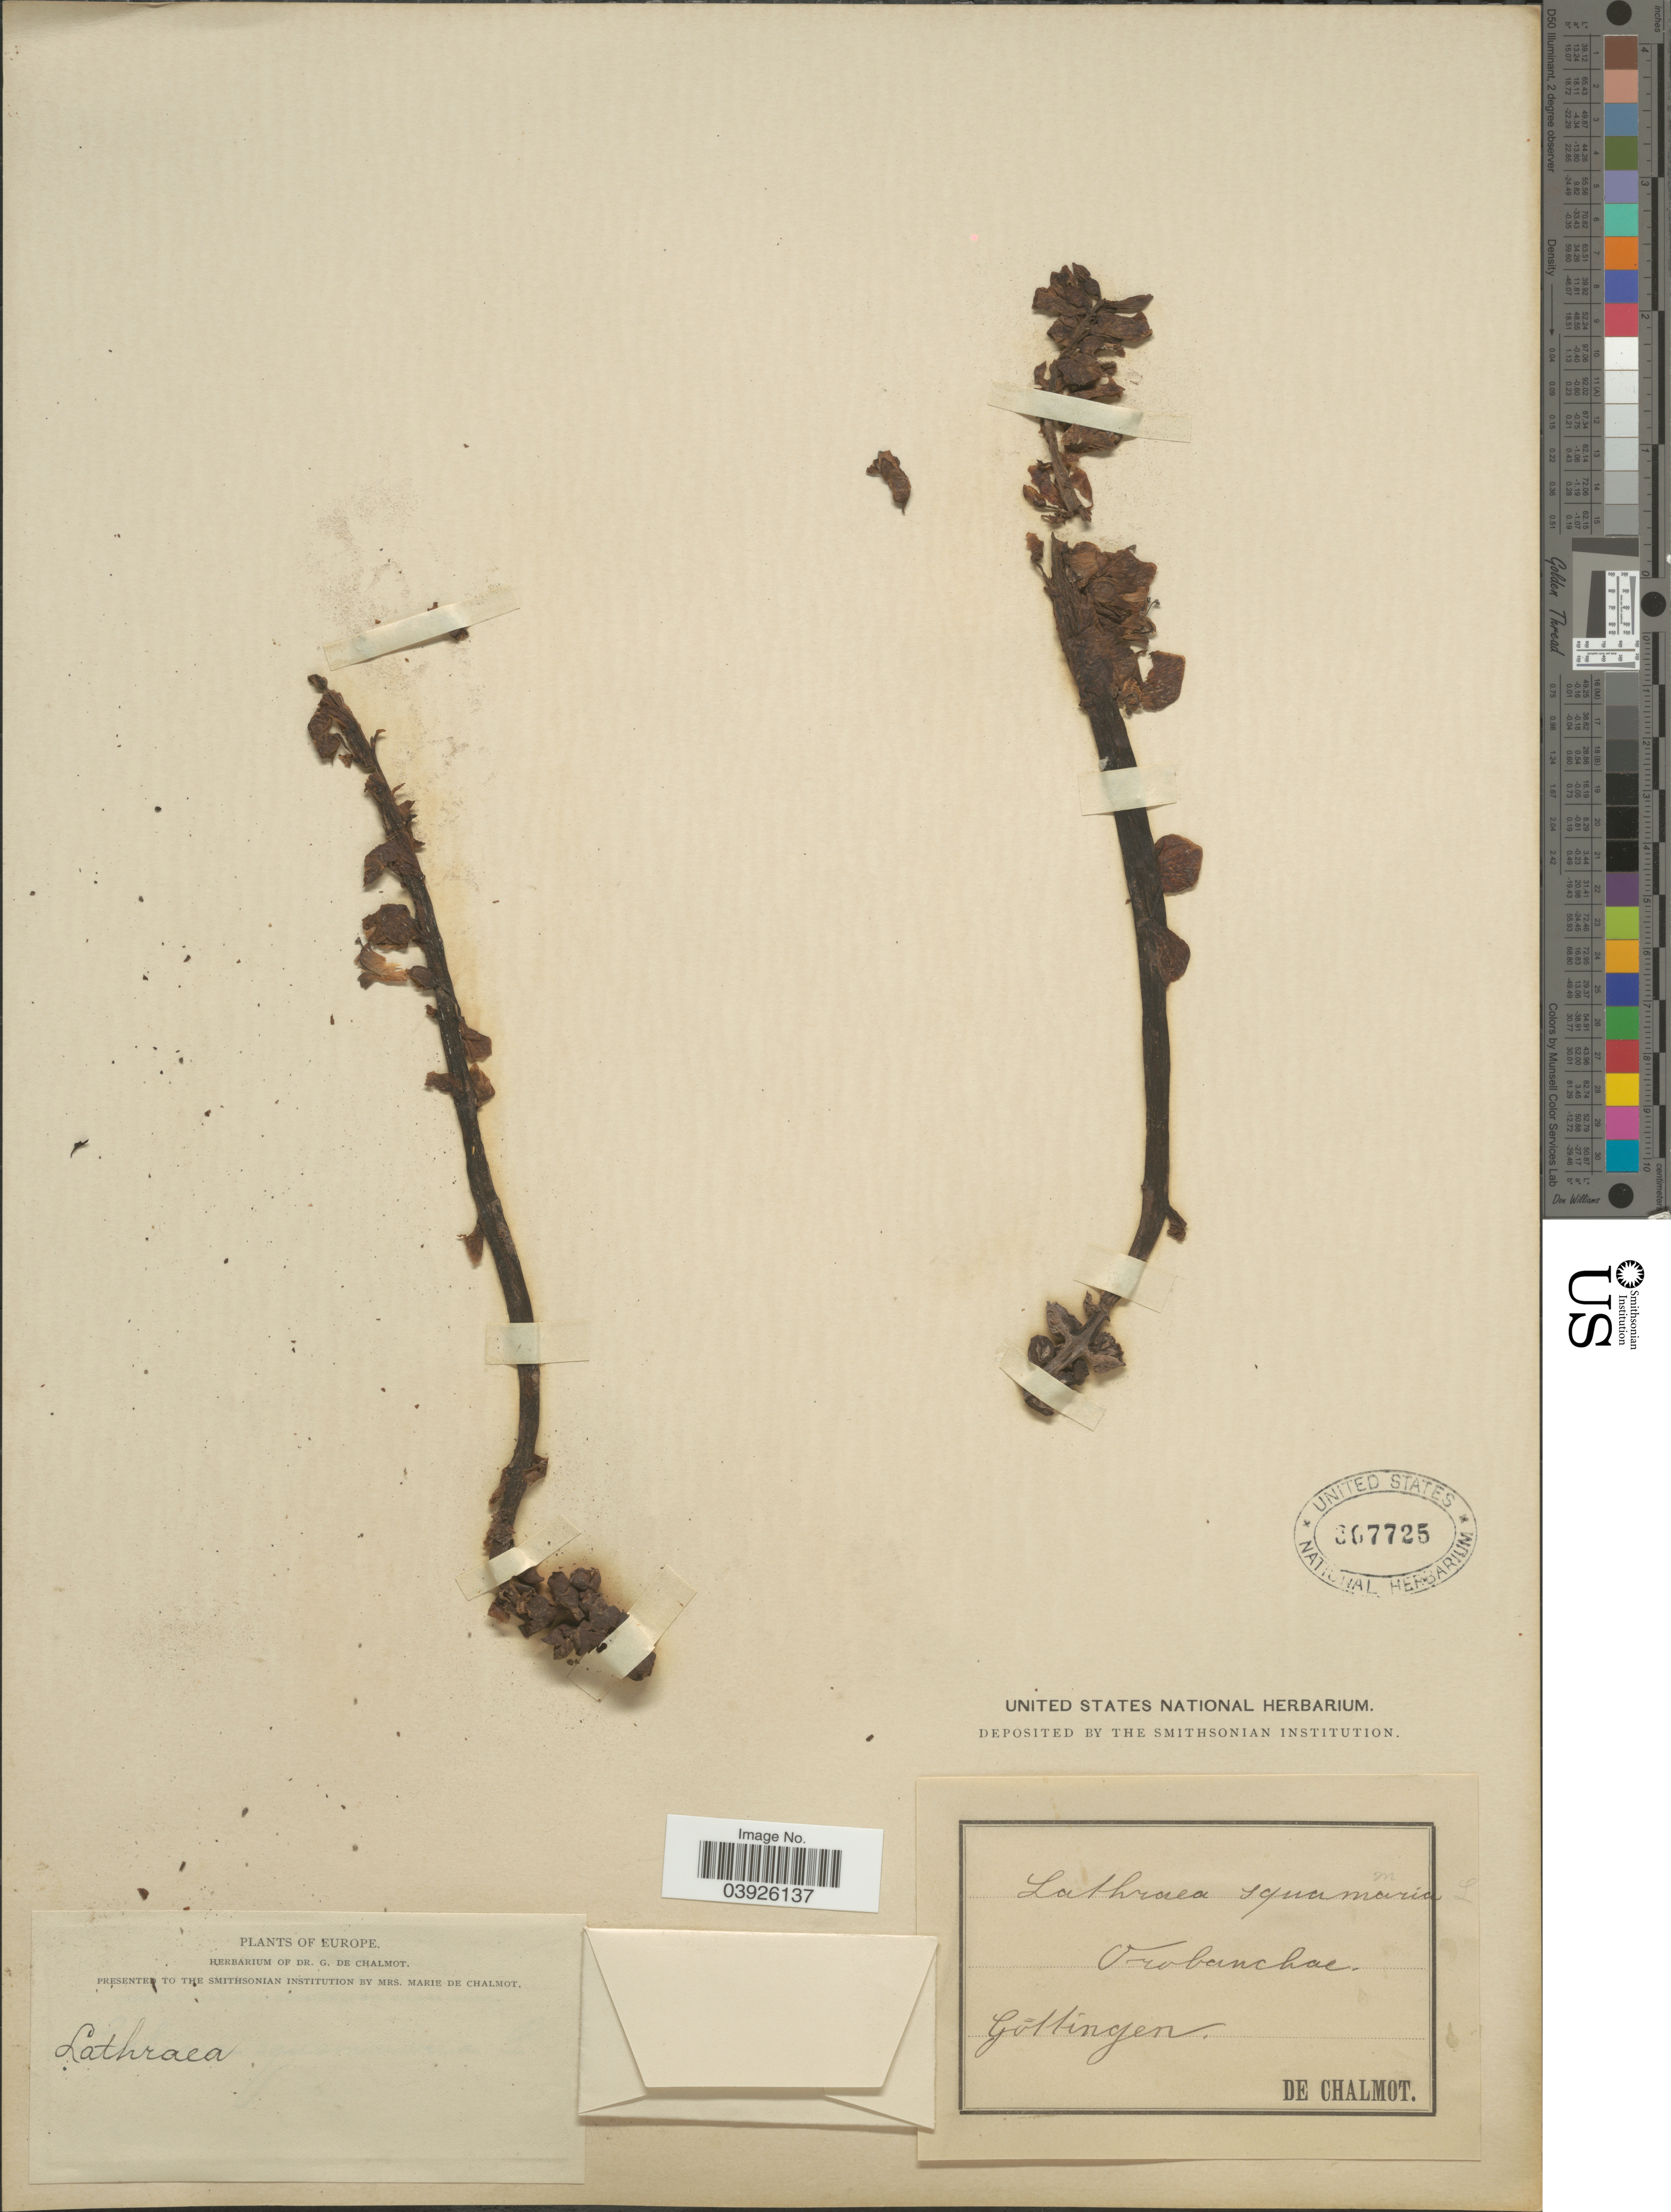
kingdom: Plantae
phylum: Tracheophyta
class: Magnoliopsida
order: Lamiales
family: Orobanchaceae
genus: Lathraea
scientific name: Lathraea squamaria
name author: L.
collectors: G. de Chalmot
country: Germany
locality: Göttingen. Europe.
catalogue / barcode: US 307725